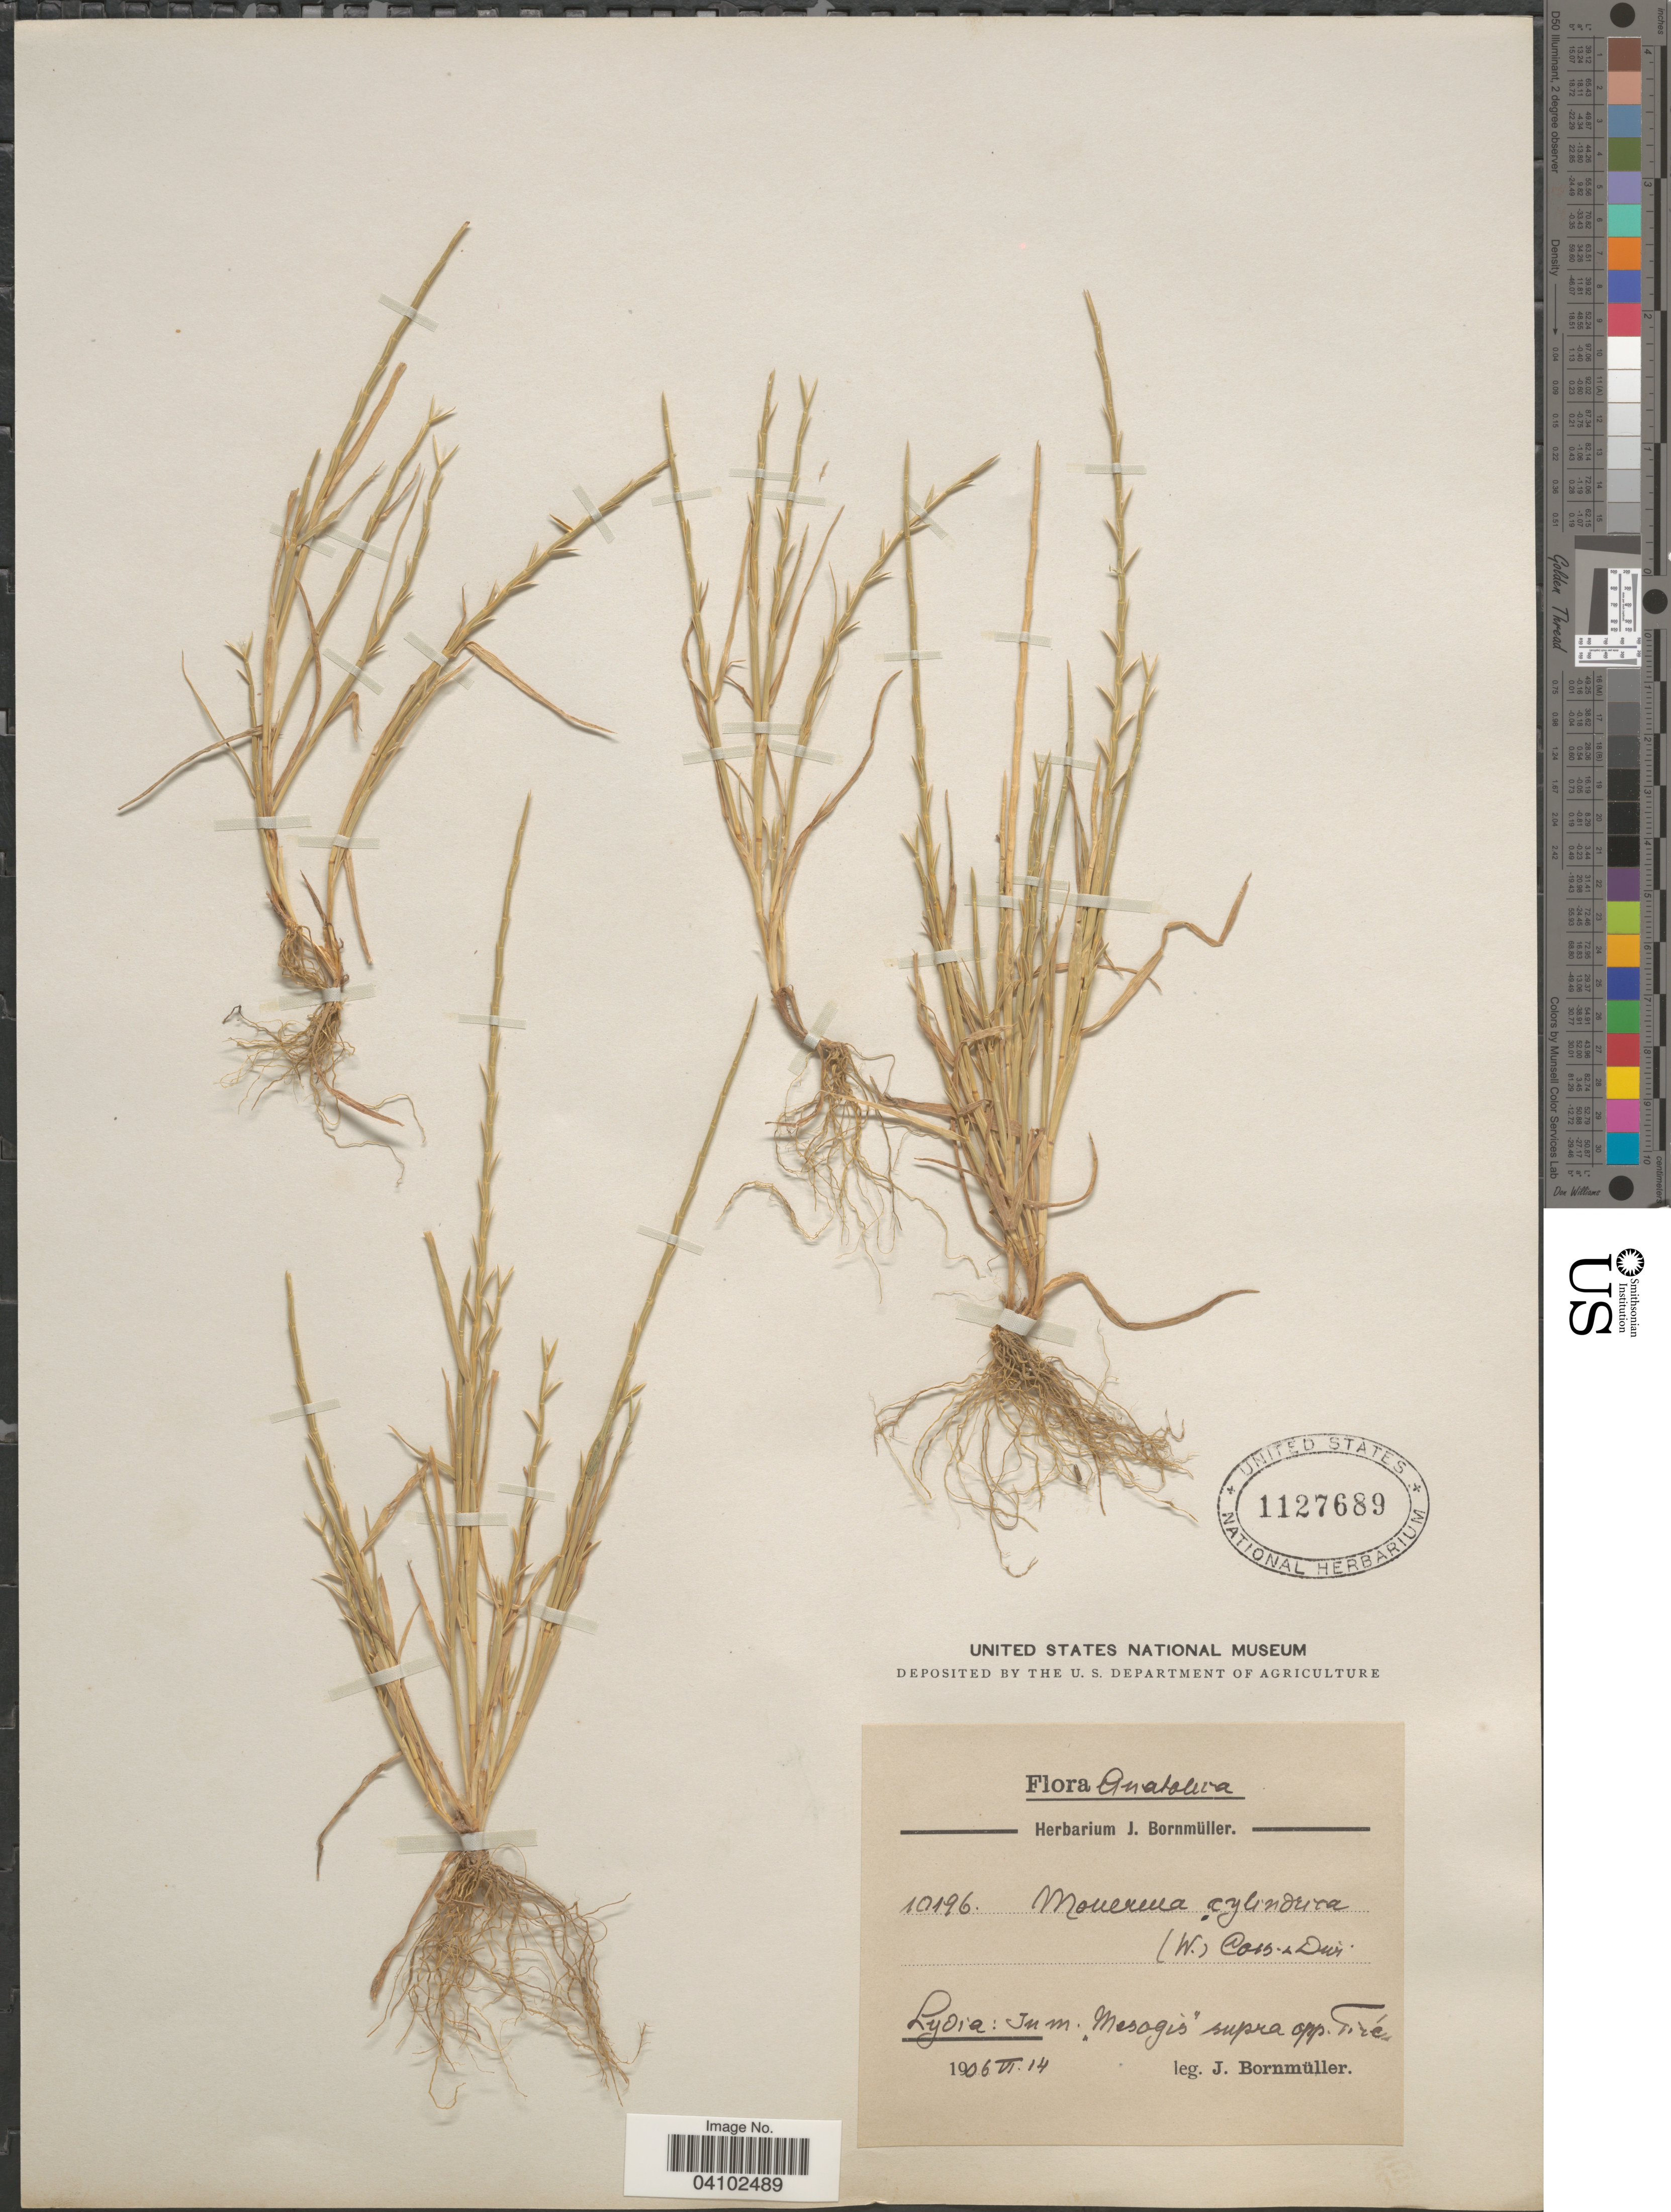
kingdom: Plantae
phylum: Tracheophyta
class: Liliopsida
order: Poales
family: Poaceae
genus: Hainardia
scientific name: Hainardia cylindrica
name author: (Willd.) Greuter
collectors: J. Bornmüller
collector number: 10196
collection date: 1906-06-14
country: Turkey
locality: Anatolica. Lydia: In m. Mesogis supra opp. Tiré.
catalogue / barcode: US 1127689